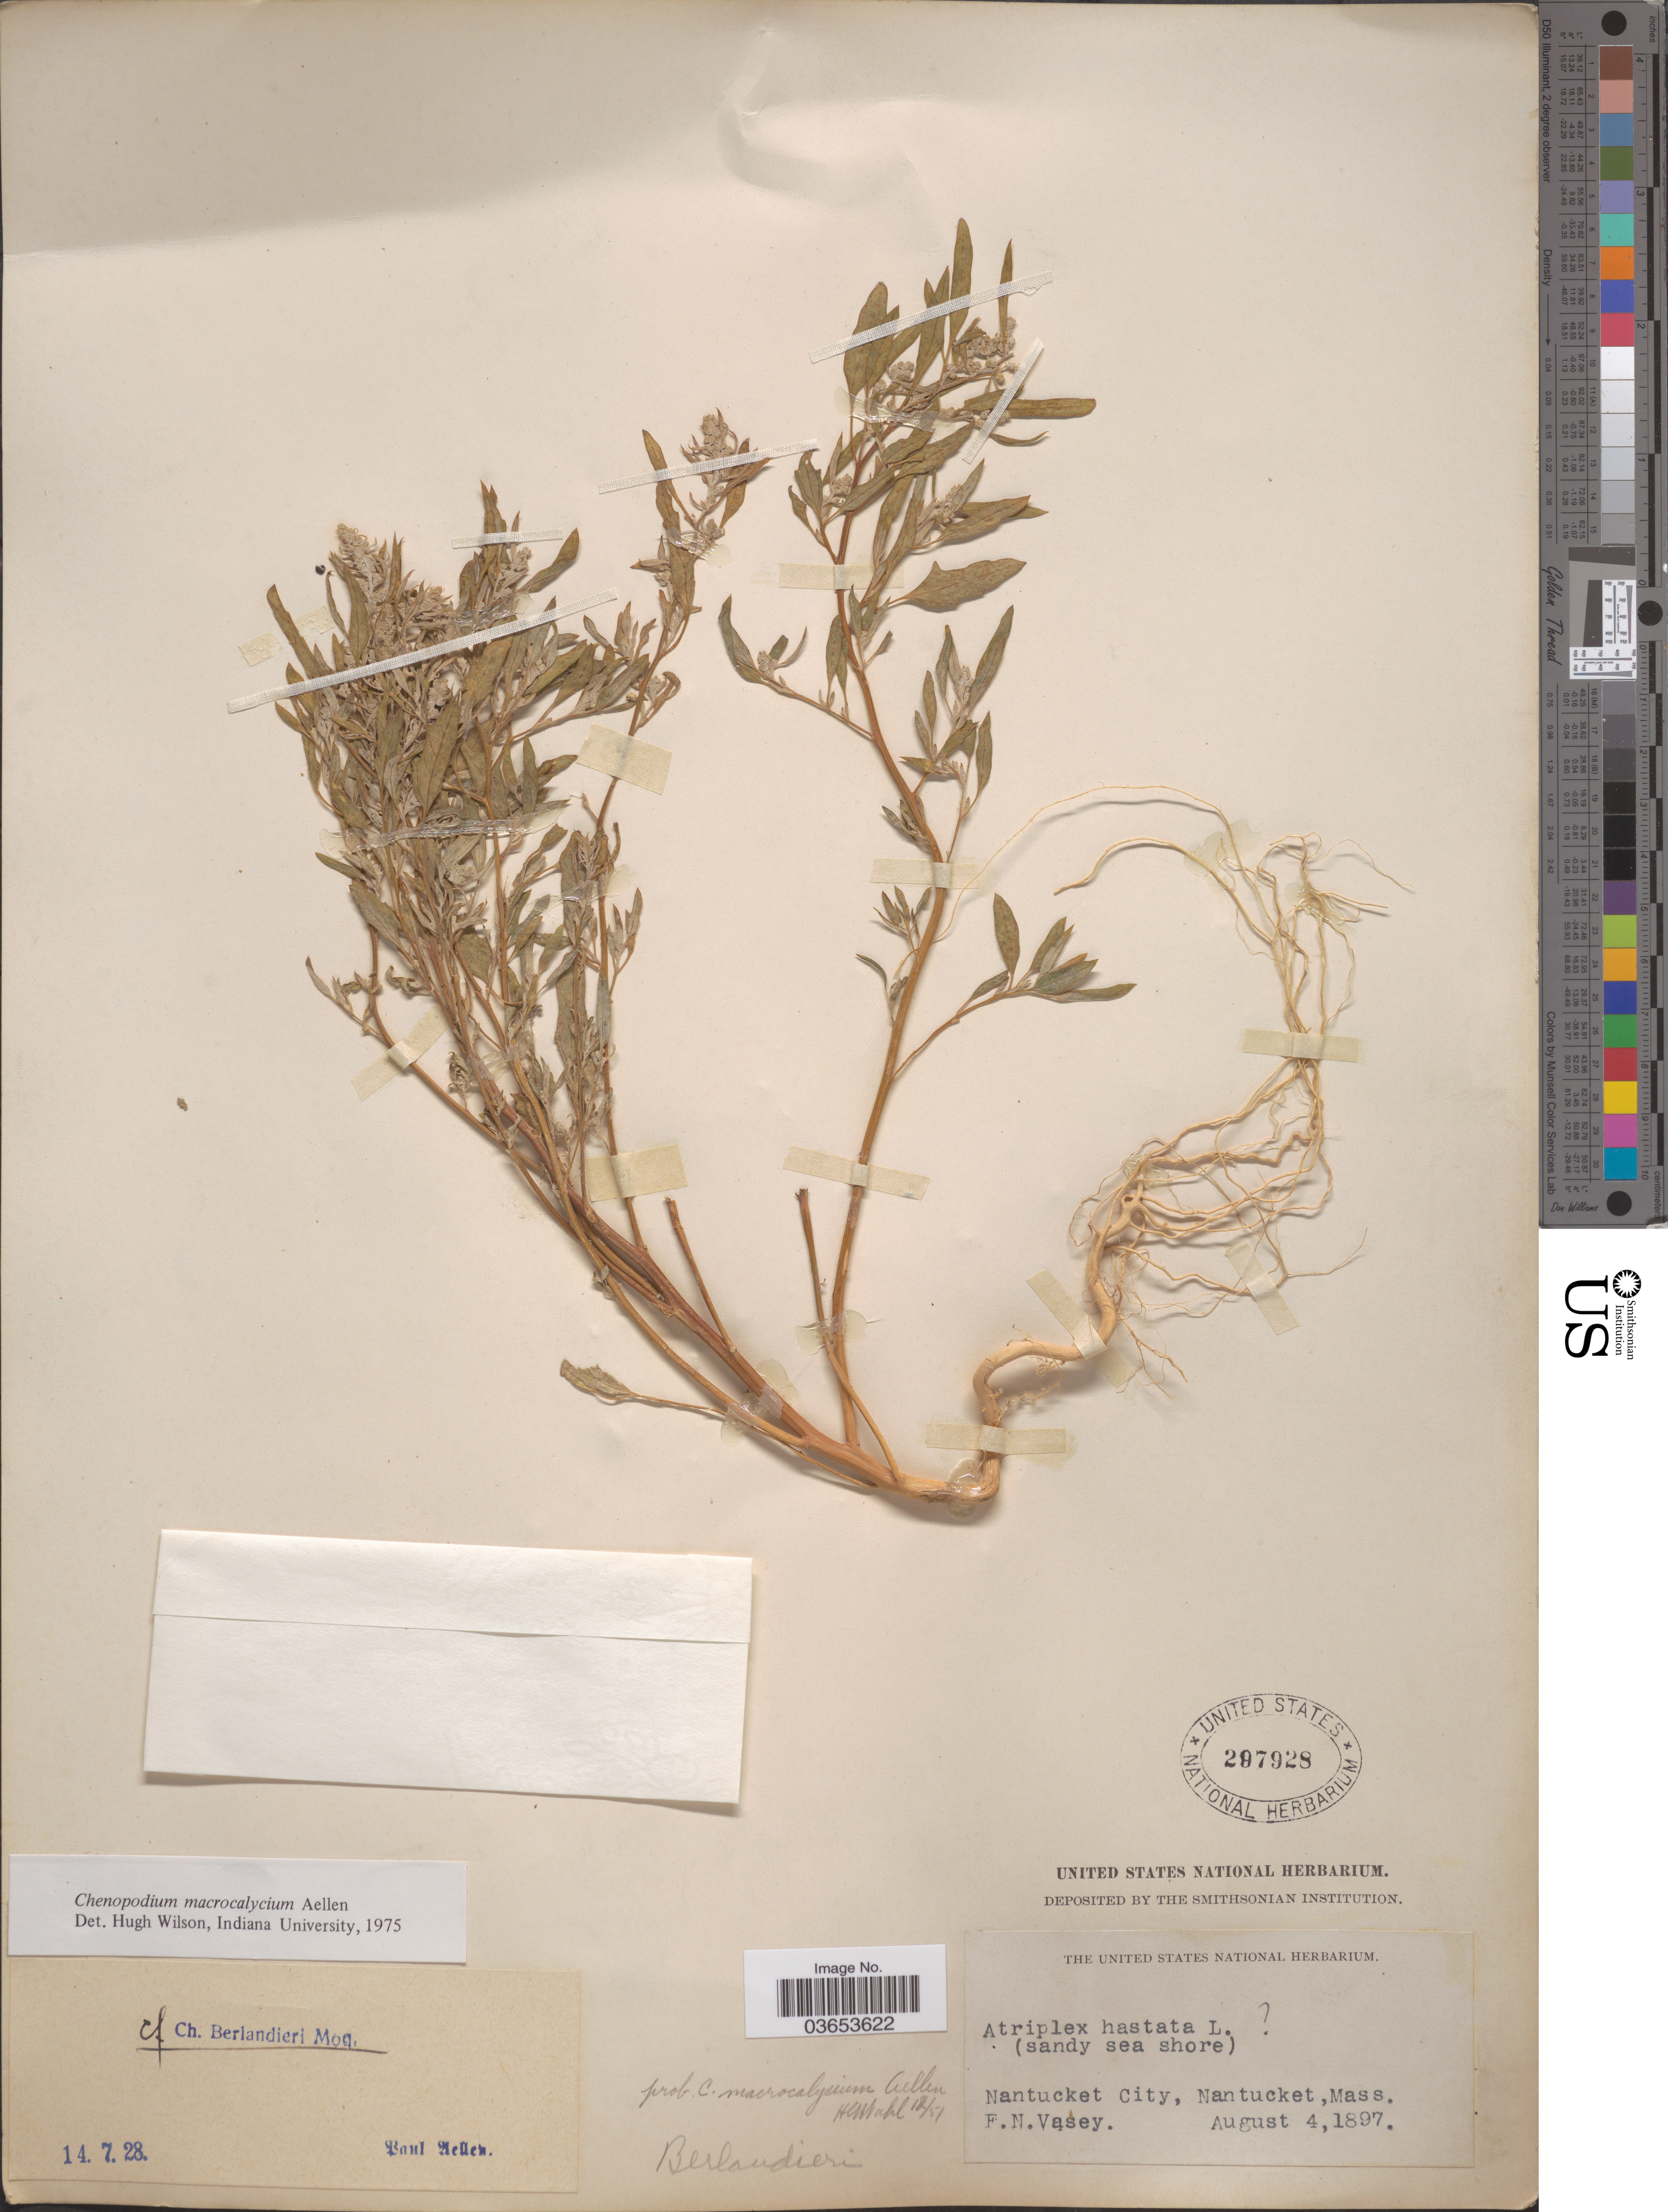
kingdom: Plantae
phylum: Tracheophyta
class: Magnoliopsida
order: Caryophyllales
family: Amaranthaceae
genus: Chenopodium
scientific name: Chenopodium macrocalycium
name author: Aellen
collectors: F. N. Vasey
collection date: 1897-08-04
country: United States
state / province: Massachusetts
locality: Nantucket City, Nantucket.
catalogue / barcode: US 297928